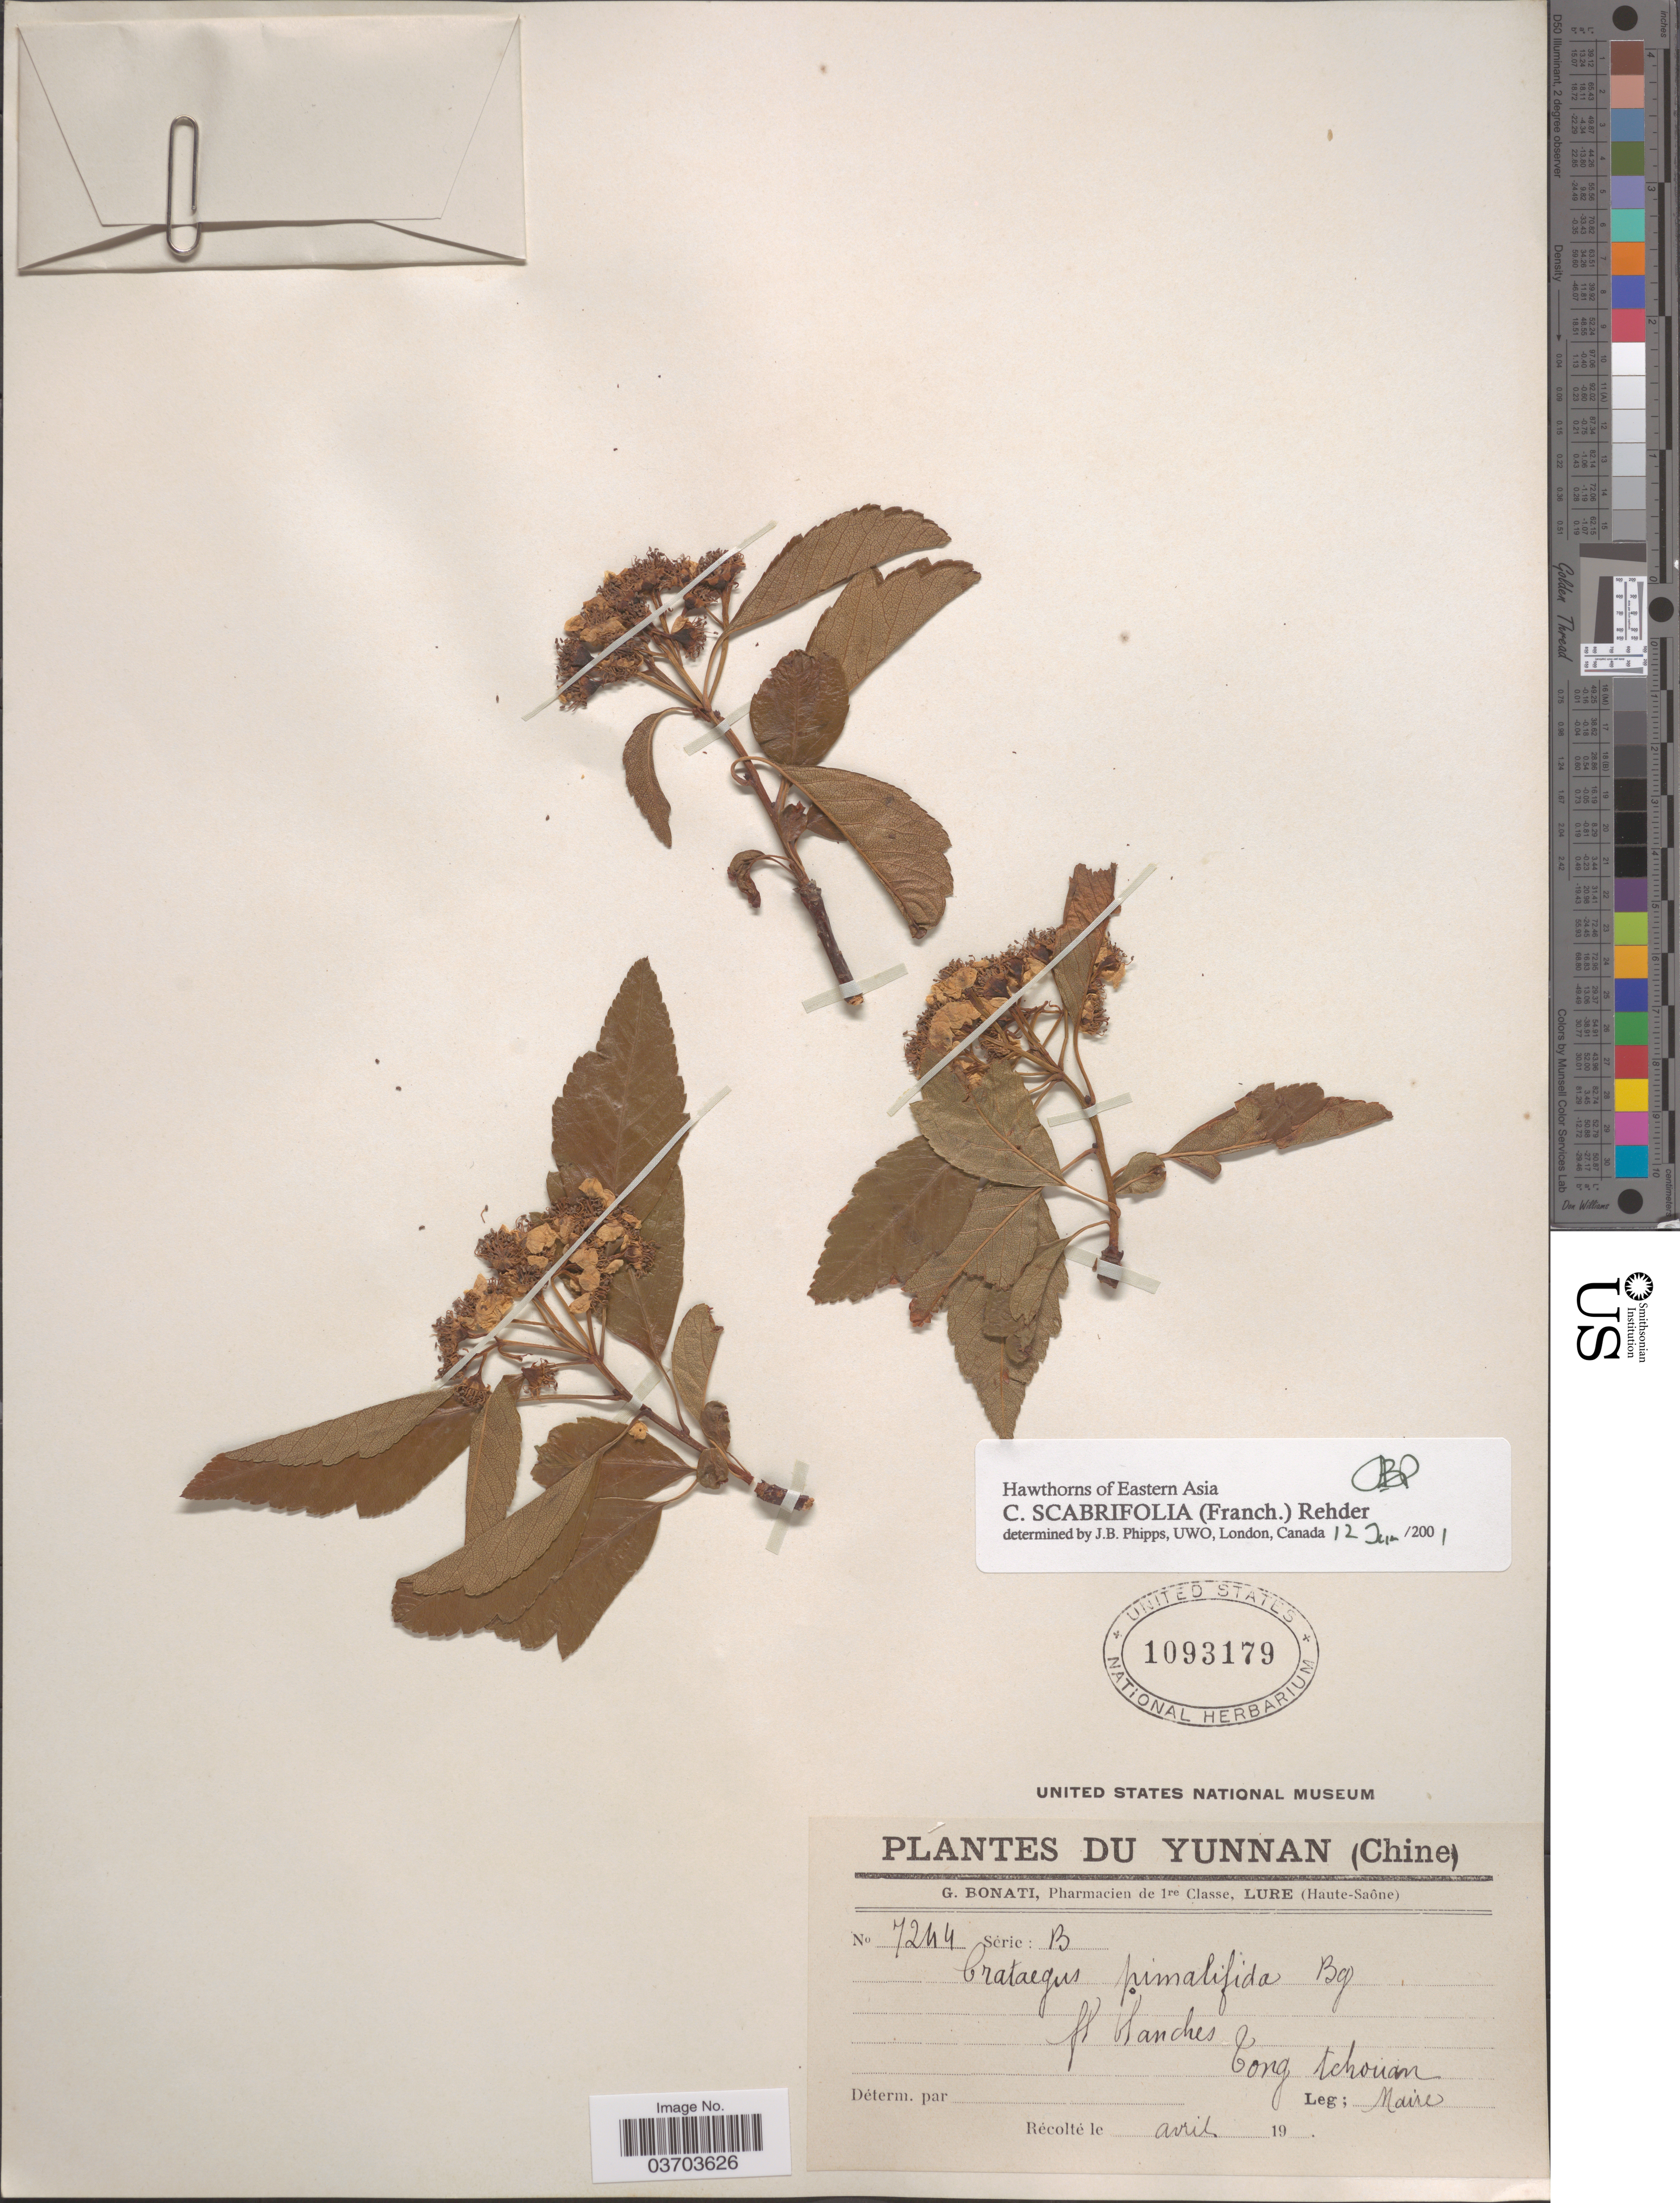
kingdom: Plantae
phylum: Tracheophyta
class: Magnoliopsida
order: Rosales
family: Rosaceae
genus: Crataegus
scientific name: Crataegus scabrifolia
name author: (Franch.) Rehder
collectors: Maire, --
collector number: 7244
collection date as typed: Transcribed d/m/y: /4/19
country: China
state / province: Yunnan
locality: Long tchouan. [interpreted]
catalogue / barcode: US 1093179